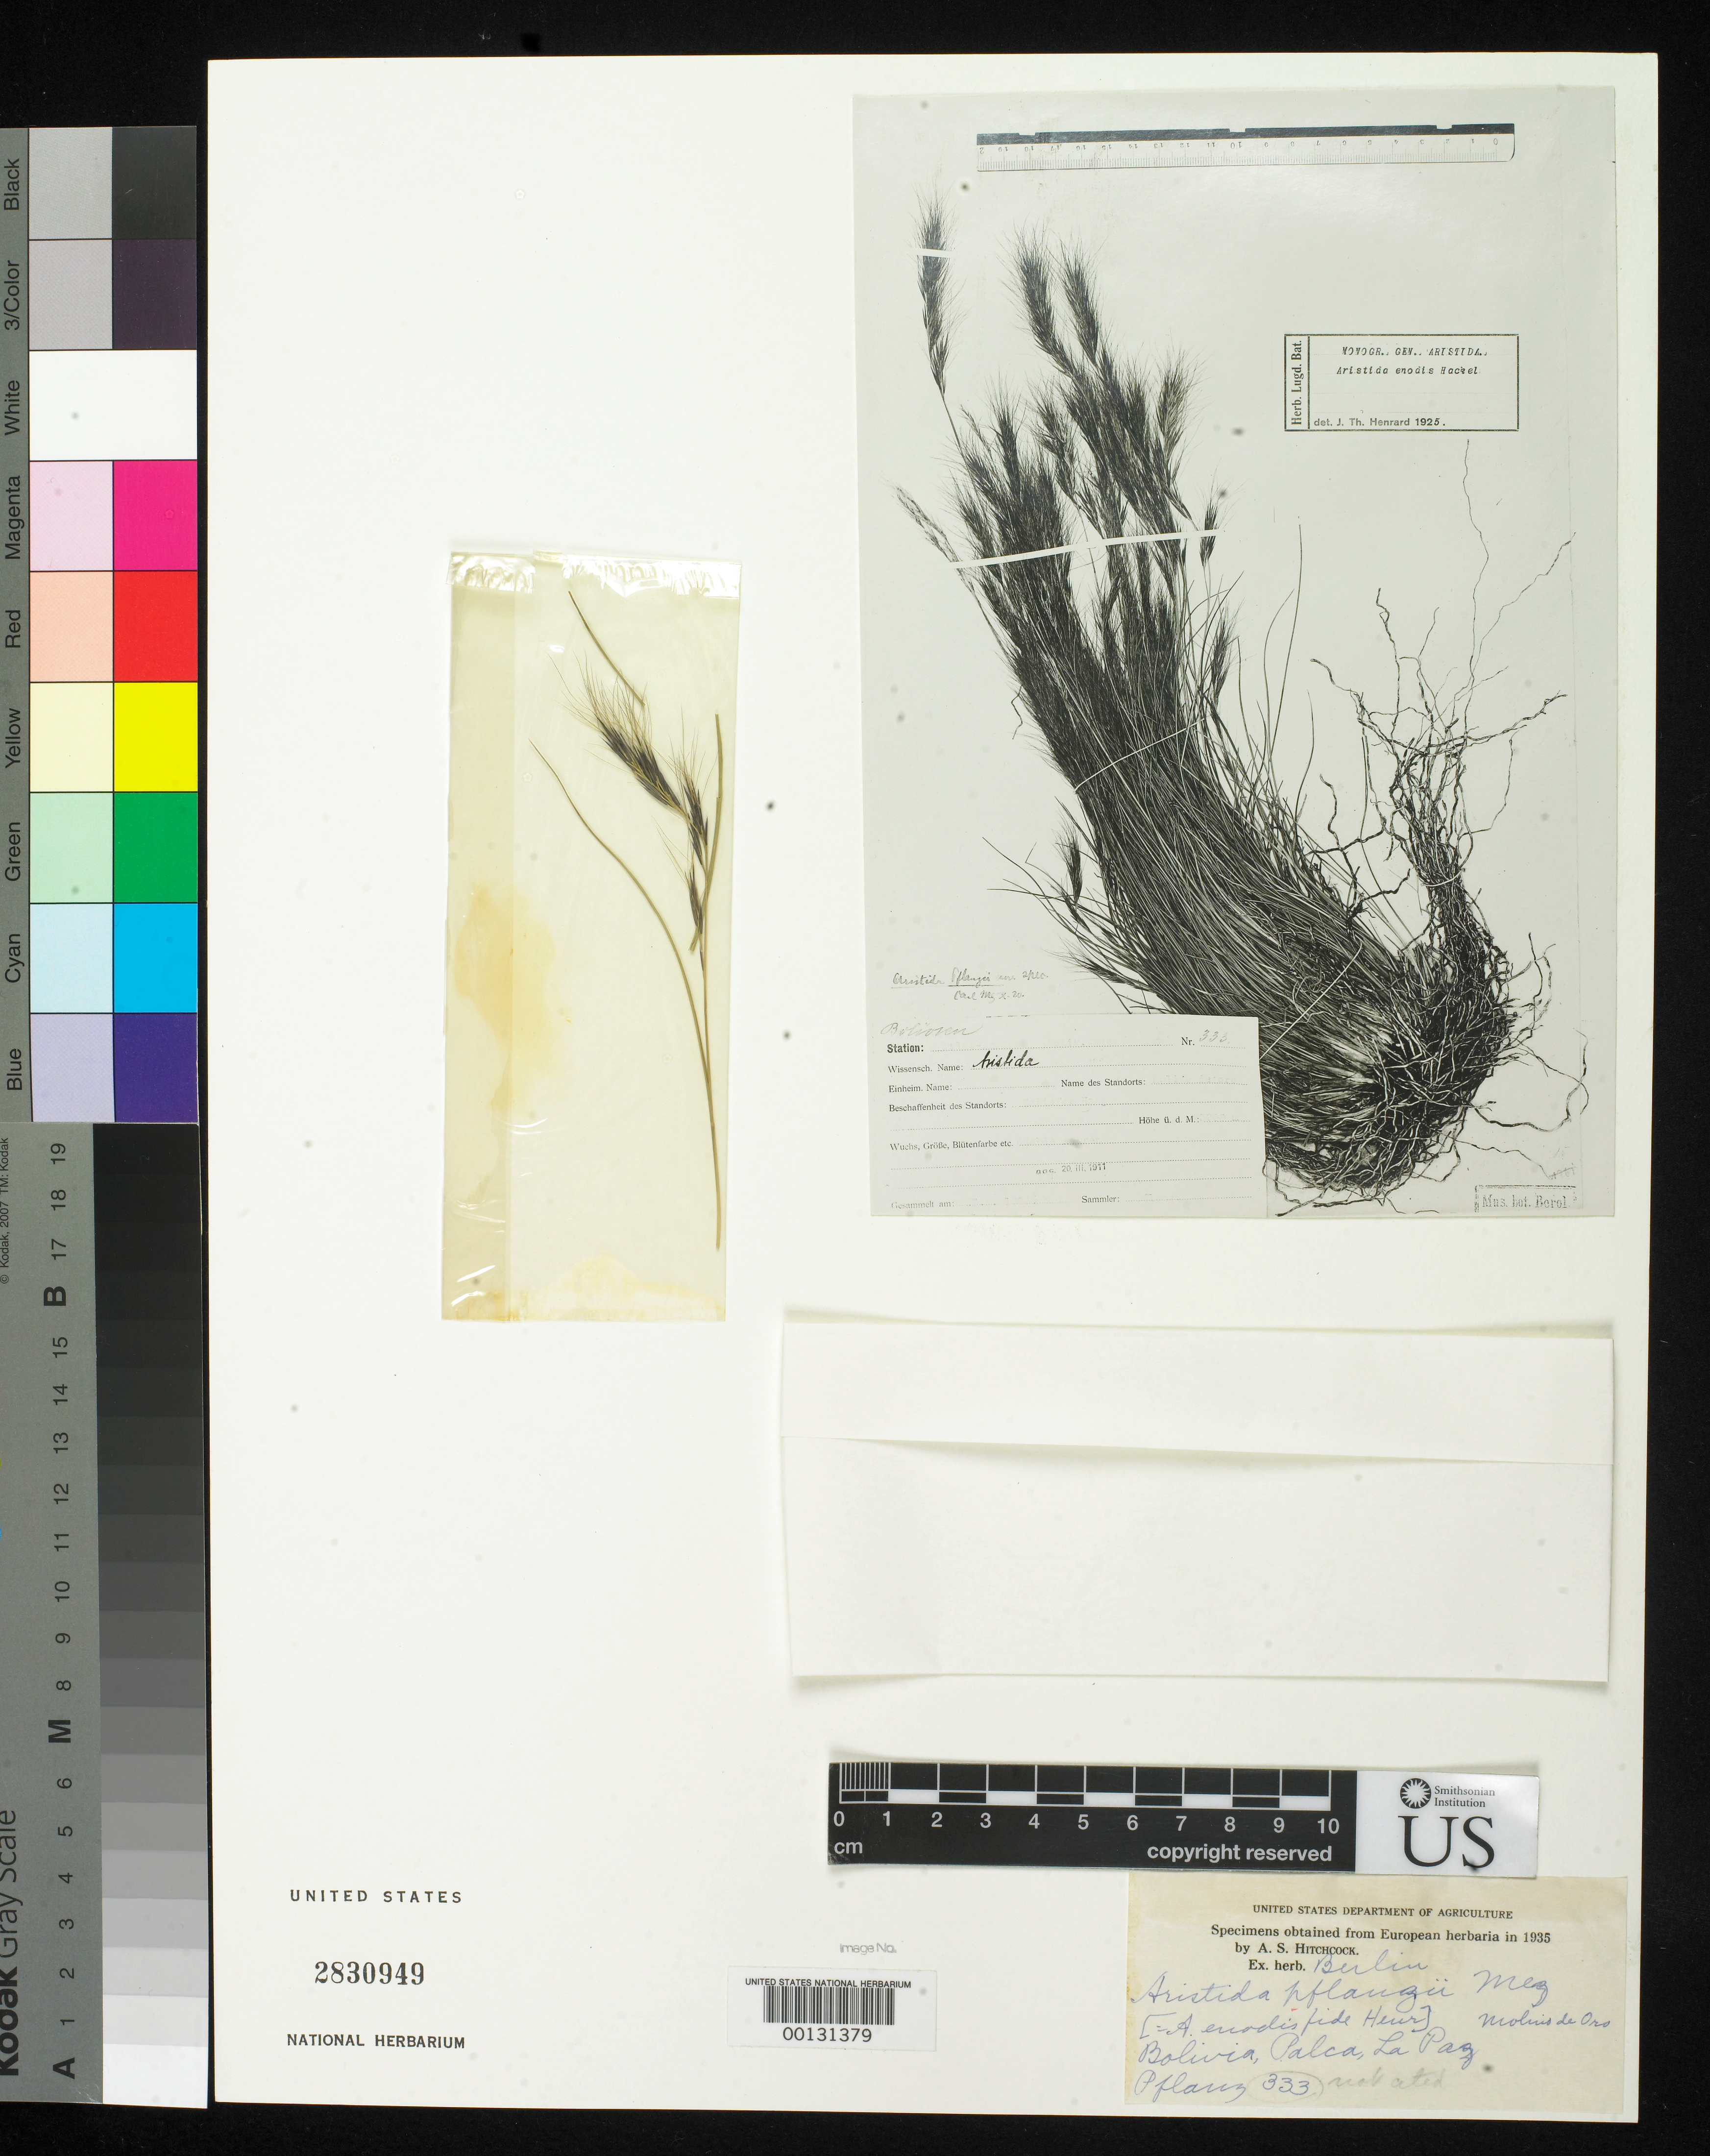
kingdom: Plantae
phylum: Tracheophyta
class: Liliopsida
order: Poales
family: Poaceae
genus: Aristida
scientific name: Aristida pflanzii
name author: Mez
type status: Type Fragment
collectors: K. Pflanz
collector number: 333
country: Bolivia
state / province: La Paz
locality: Near Molino de Oro.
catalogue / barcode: US 2830949